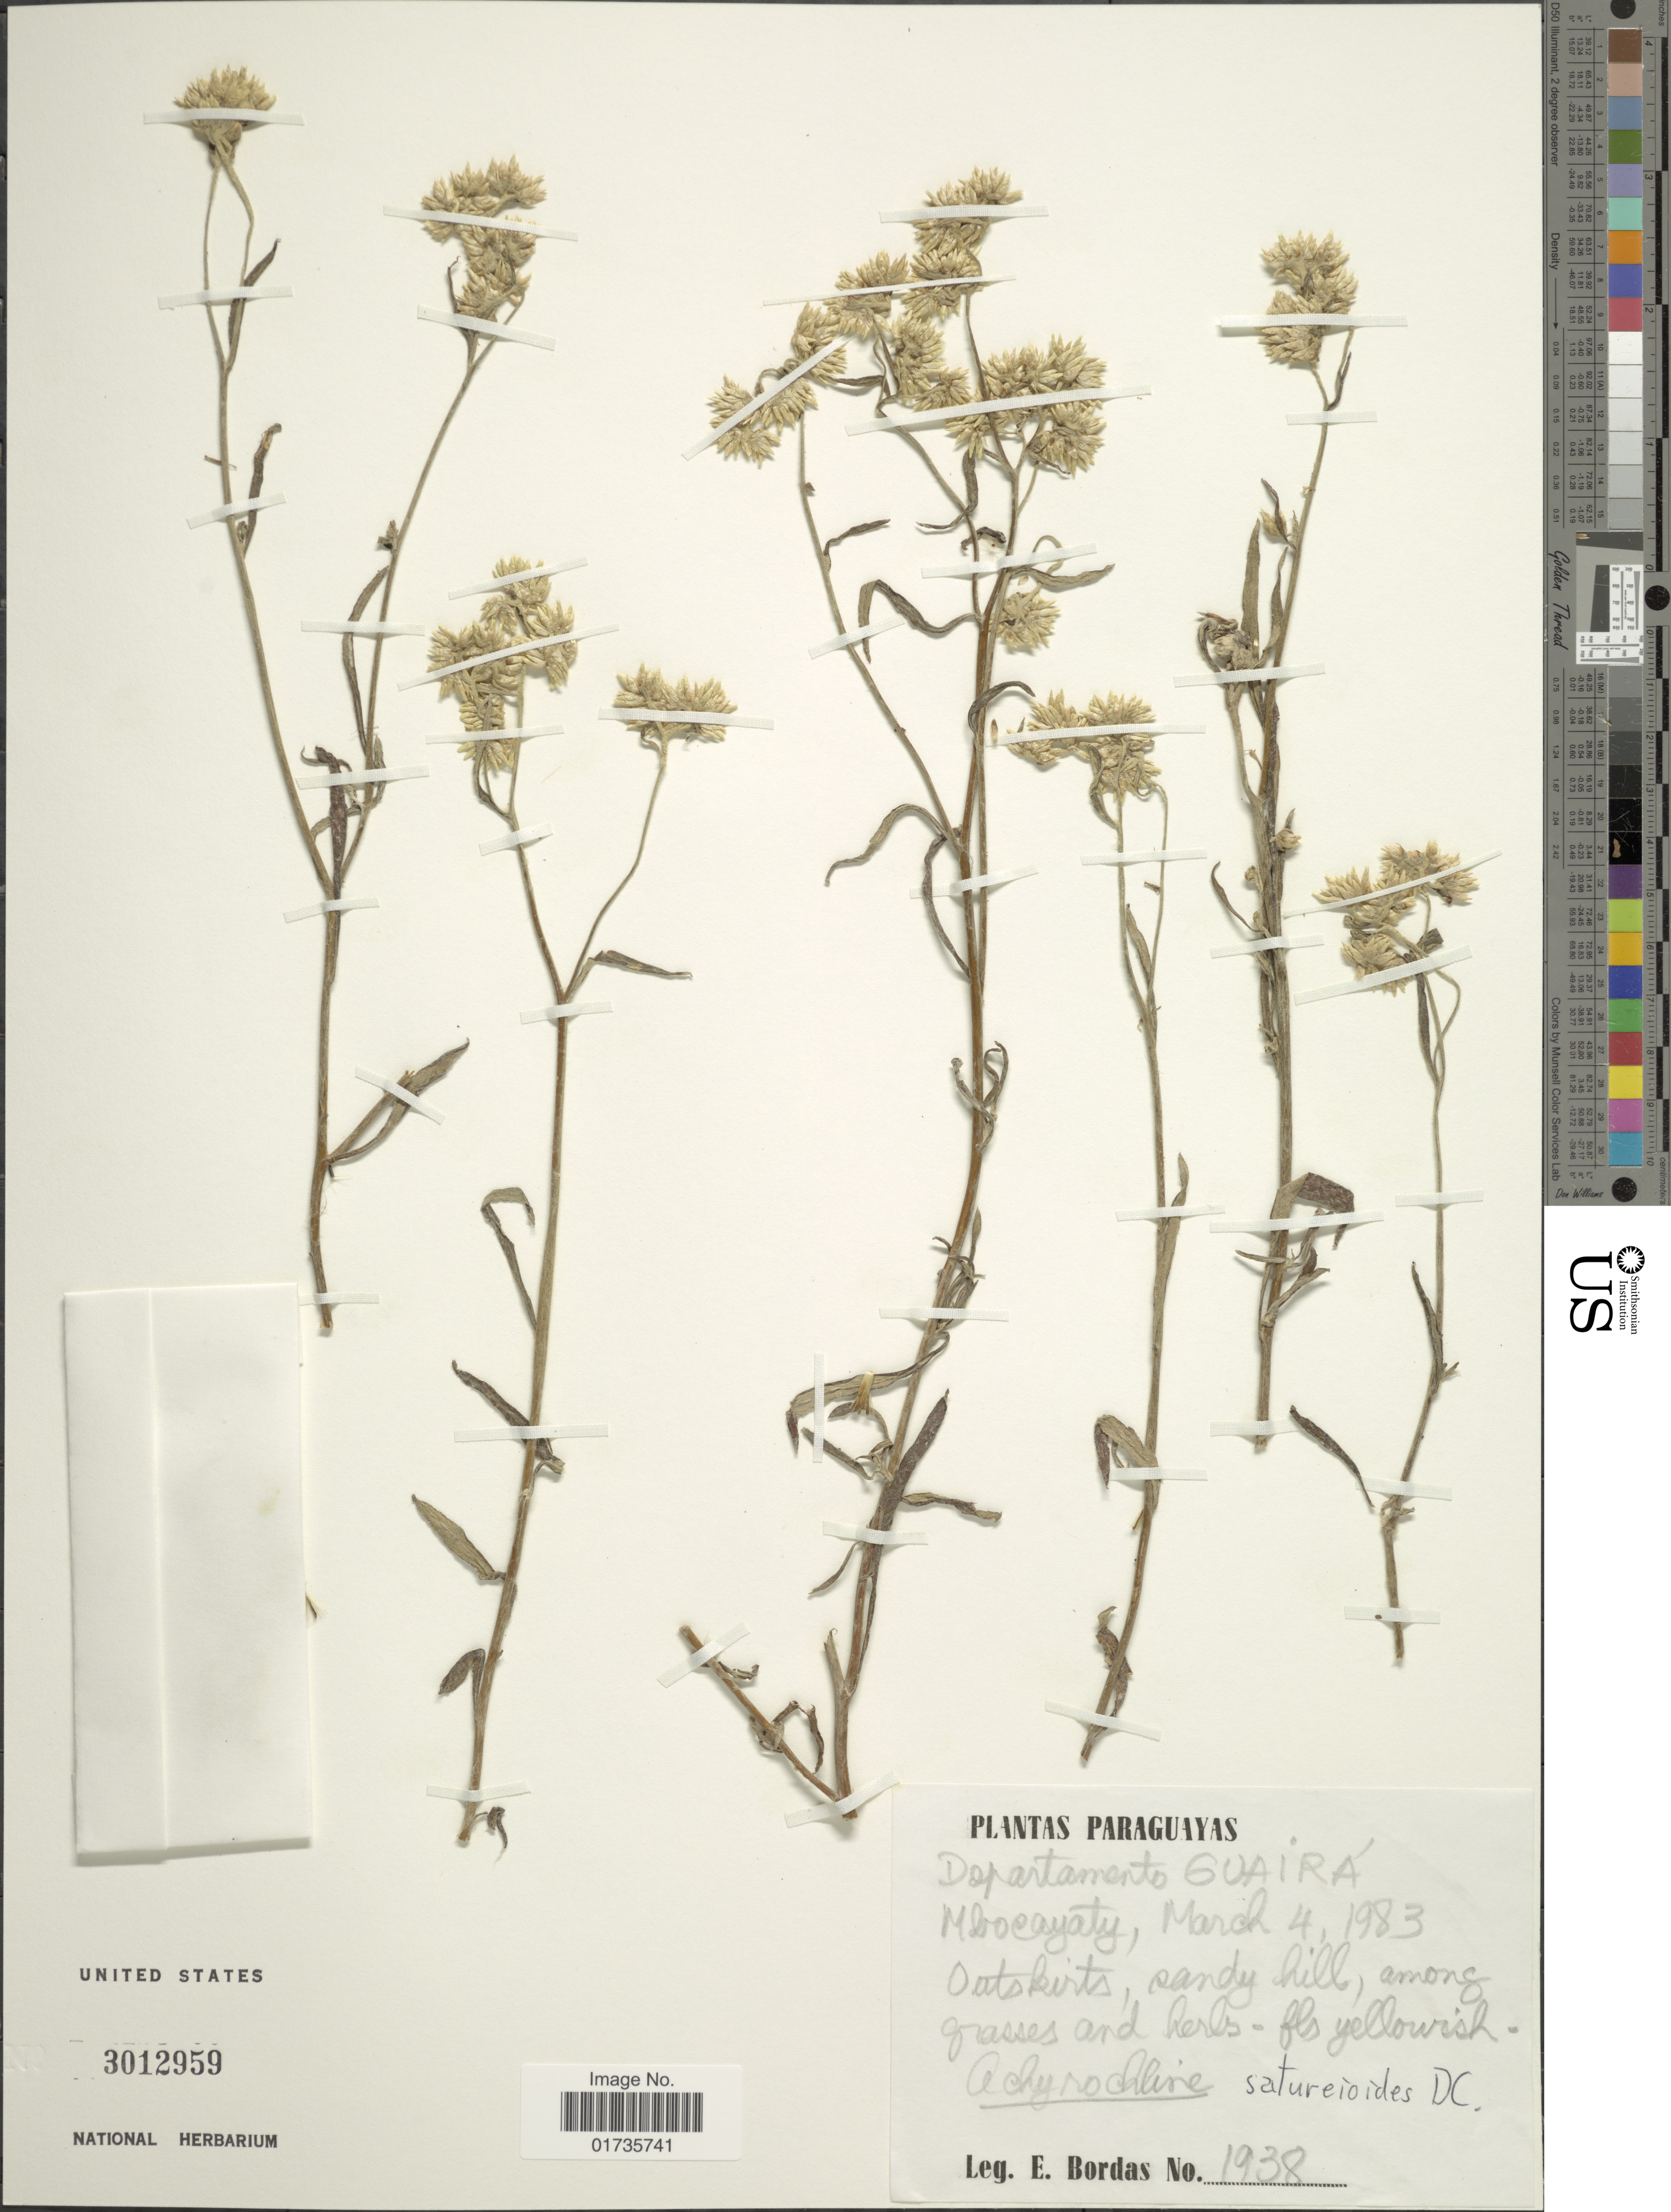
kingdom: Plantae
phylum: Tracheophyta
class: Magnoliopsida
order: Asterales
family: Asteraceae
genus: Achyrocline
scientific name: Achyrocline satureioides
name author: (Lam.) DC.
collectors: E. Bordas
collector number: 1938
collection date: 1983-03-04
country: Paraguay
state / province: Guaira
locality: Departamento Guairá, Mbocayaty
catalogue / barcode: US 3012959